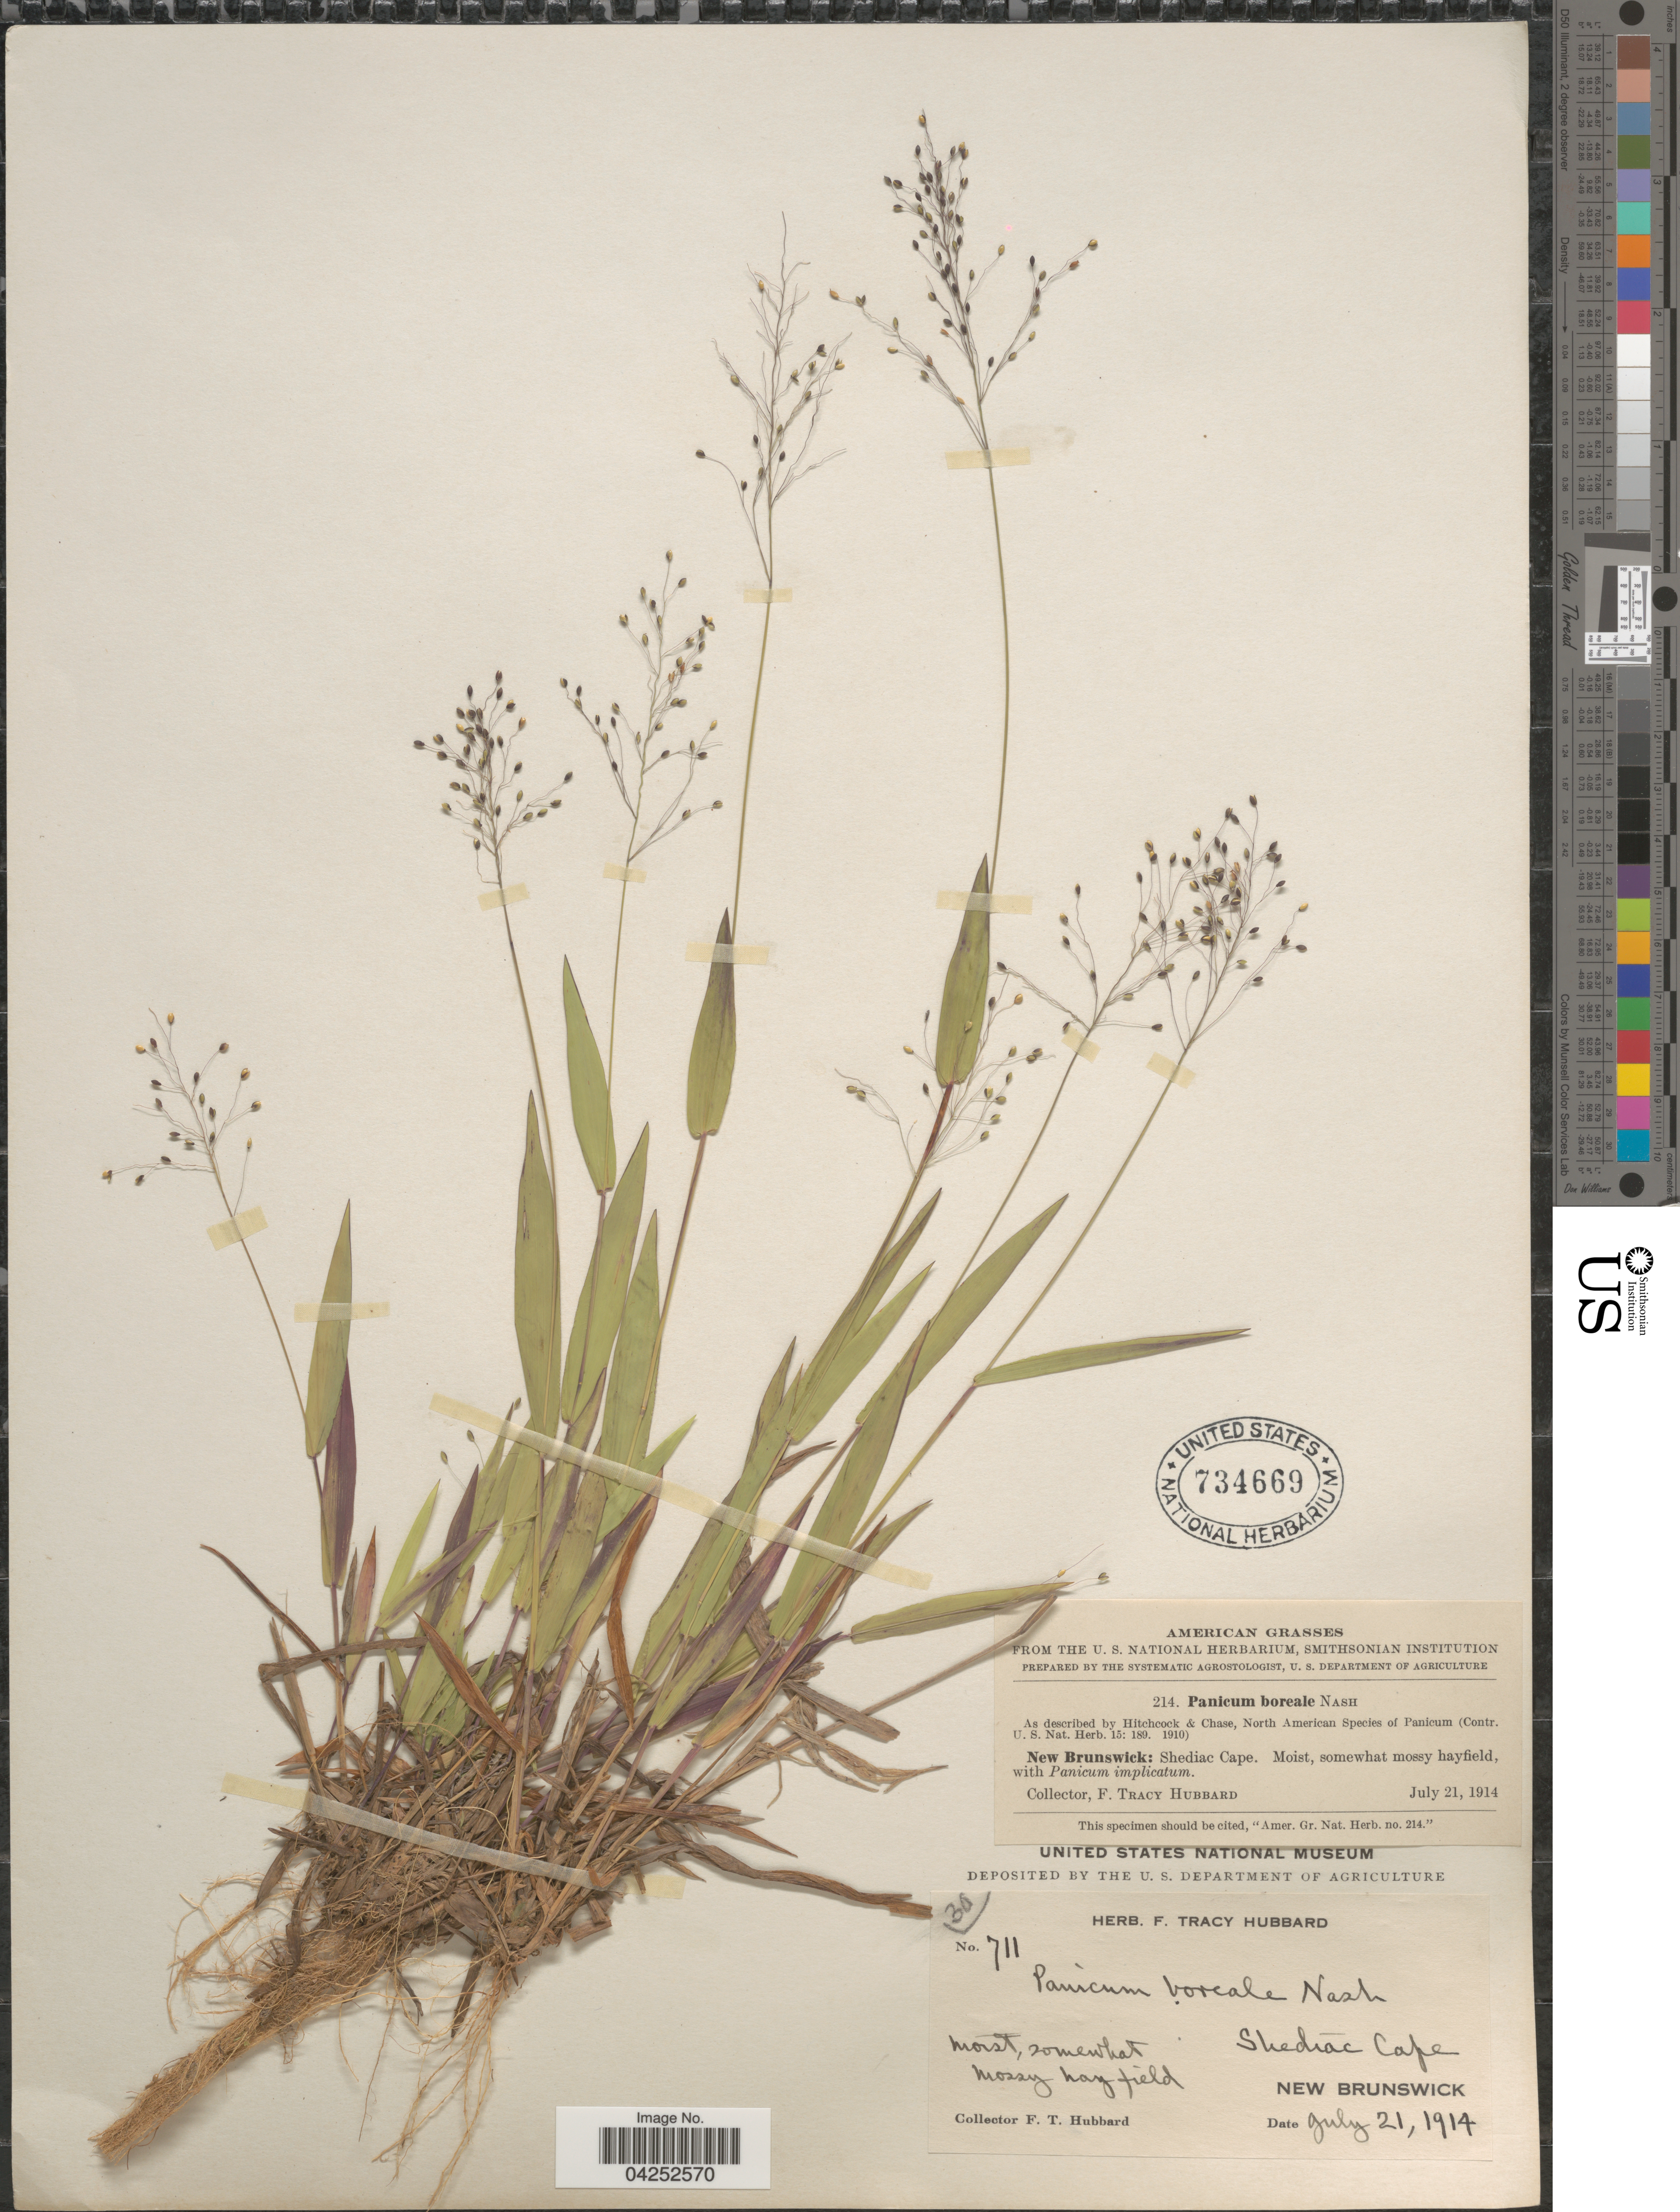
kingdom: Plantae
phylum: Tracheophyta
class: Liliopsida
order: Poales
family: Poaceae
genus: Dichanthelium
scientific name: Dichanthelium boreale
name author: (Nash) Freckmann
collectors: F. T. Hubbard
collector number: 711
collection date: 1914-07-21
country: Canada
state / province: New Brunswick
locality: Shediac Cape.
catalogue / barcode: US 734669